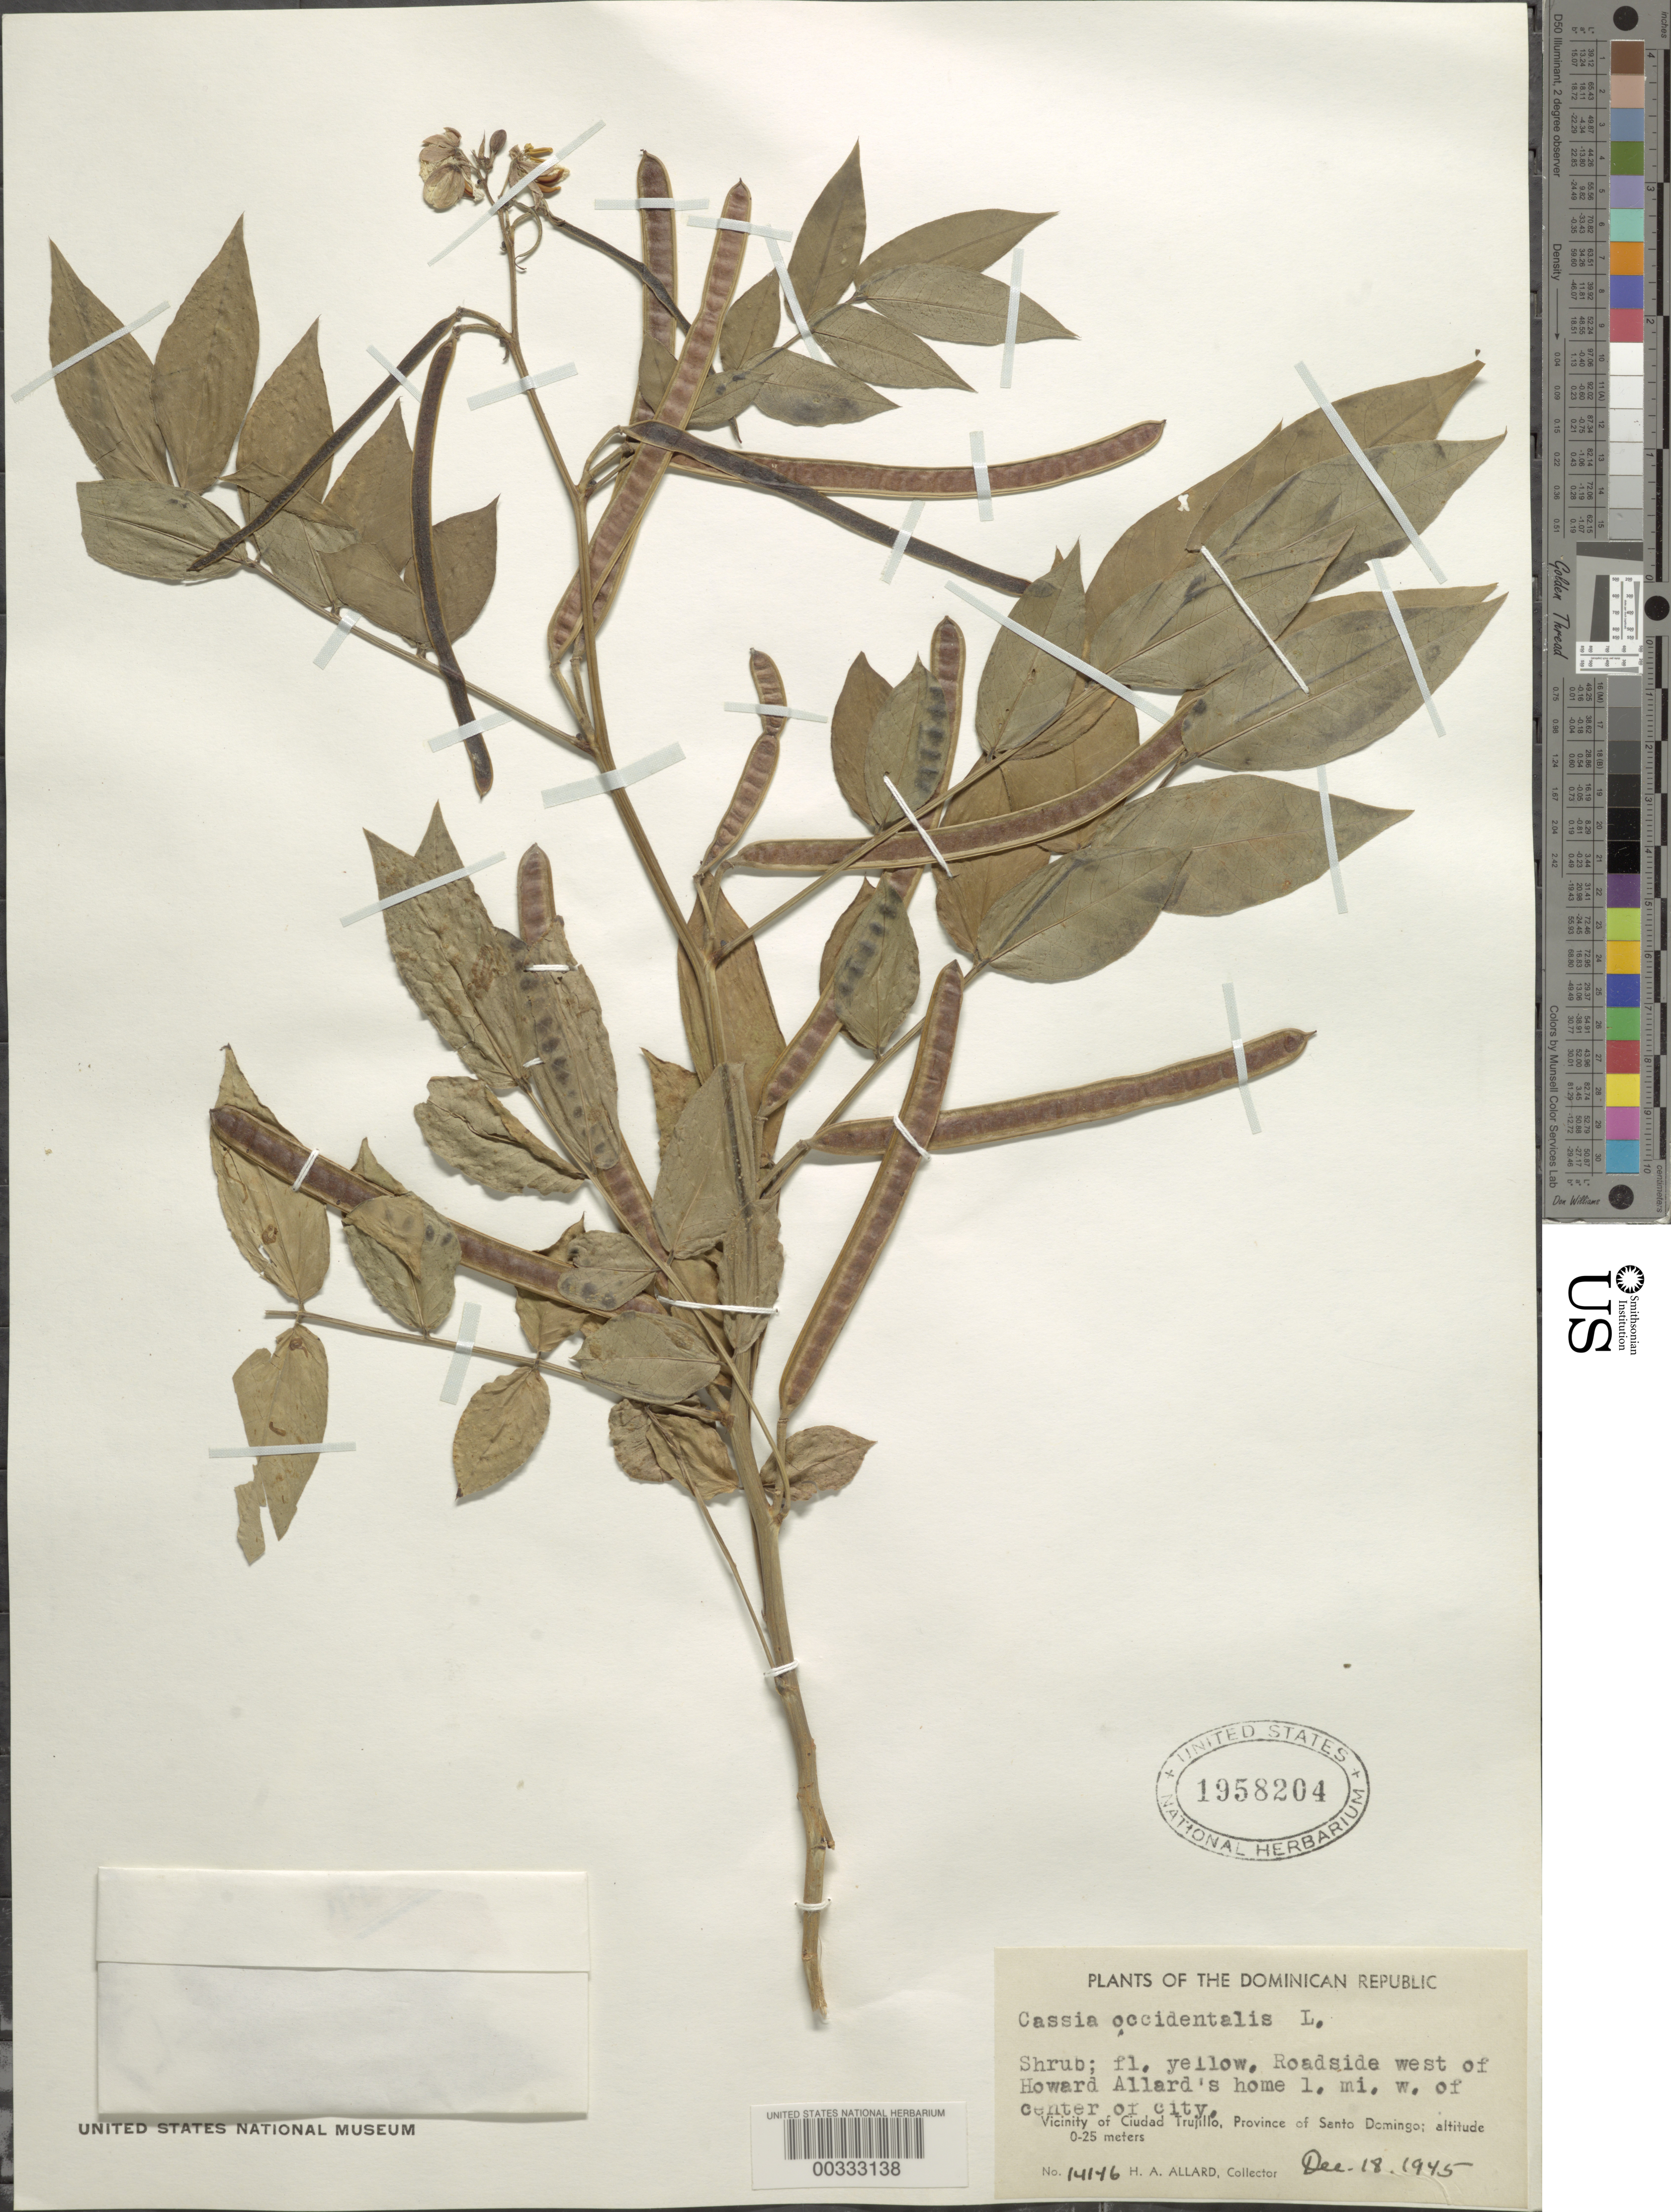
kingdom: Plantae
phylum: Tracheophyta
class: Magnoliopsida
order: Fabales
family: Fabaceae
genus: Senna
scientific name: Senna occidentalis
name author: (L.) Link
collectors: H. A. Allard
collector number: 14146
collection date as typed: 18 Dec 1945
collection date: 1945-12-18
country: Dominican Republic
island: Hispaniola Island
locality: W of h. allard's home 1 mi w of center of city; vicinity of santo domingo city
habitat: Roadside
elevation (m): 0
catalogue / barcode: US 1958204